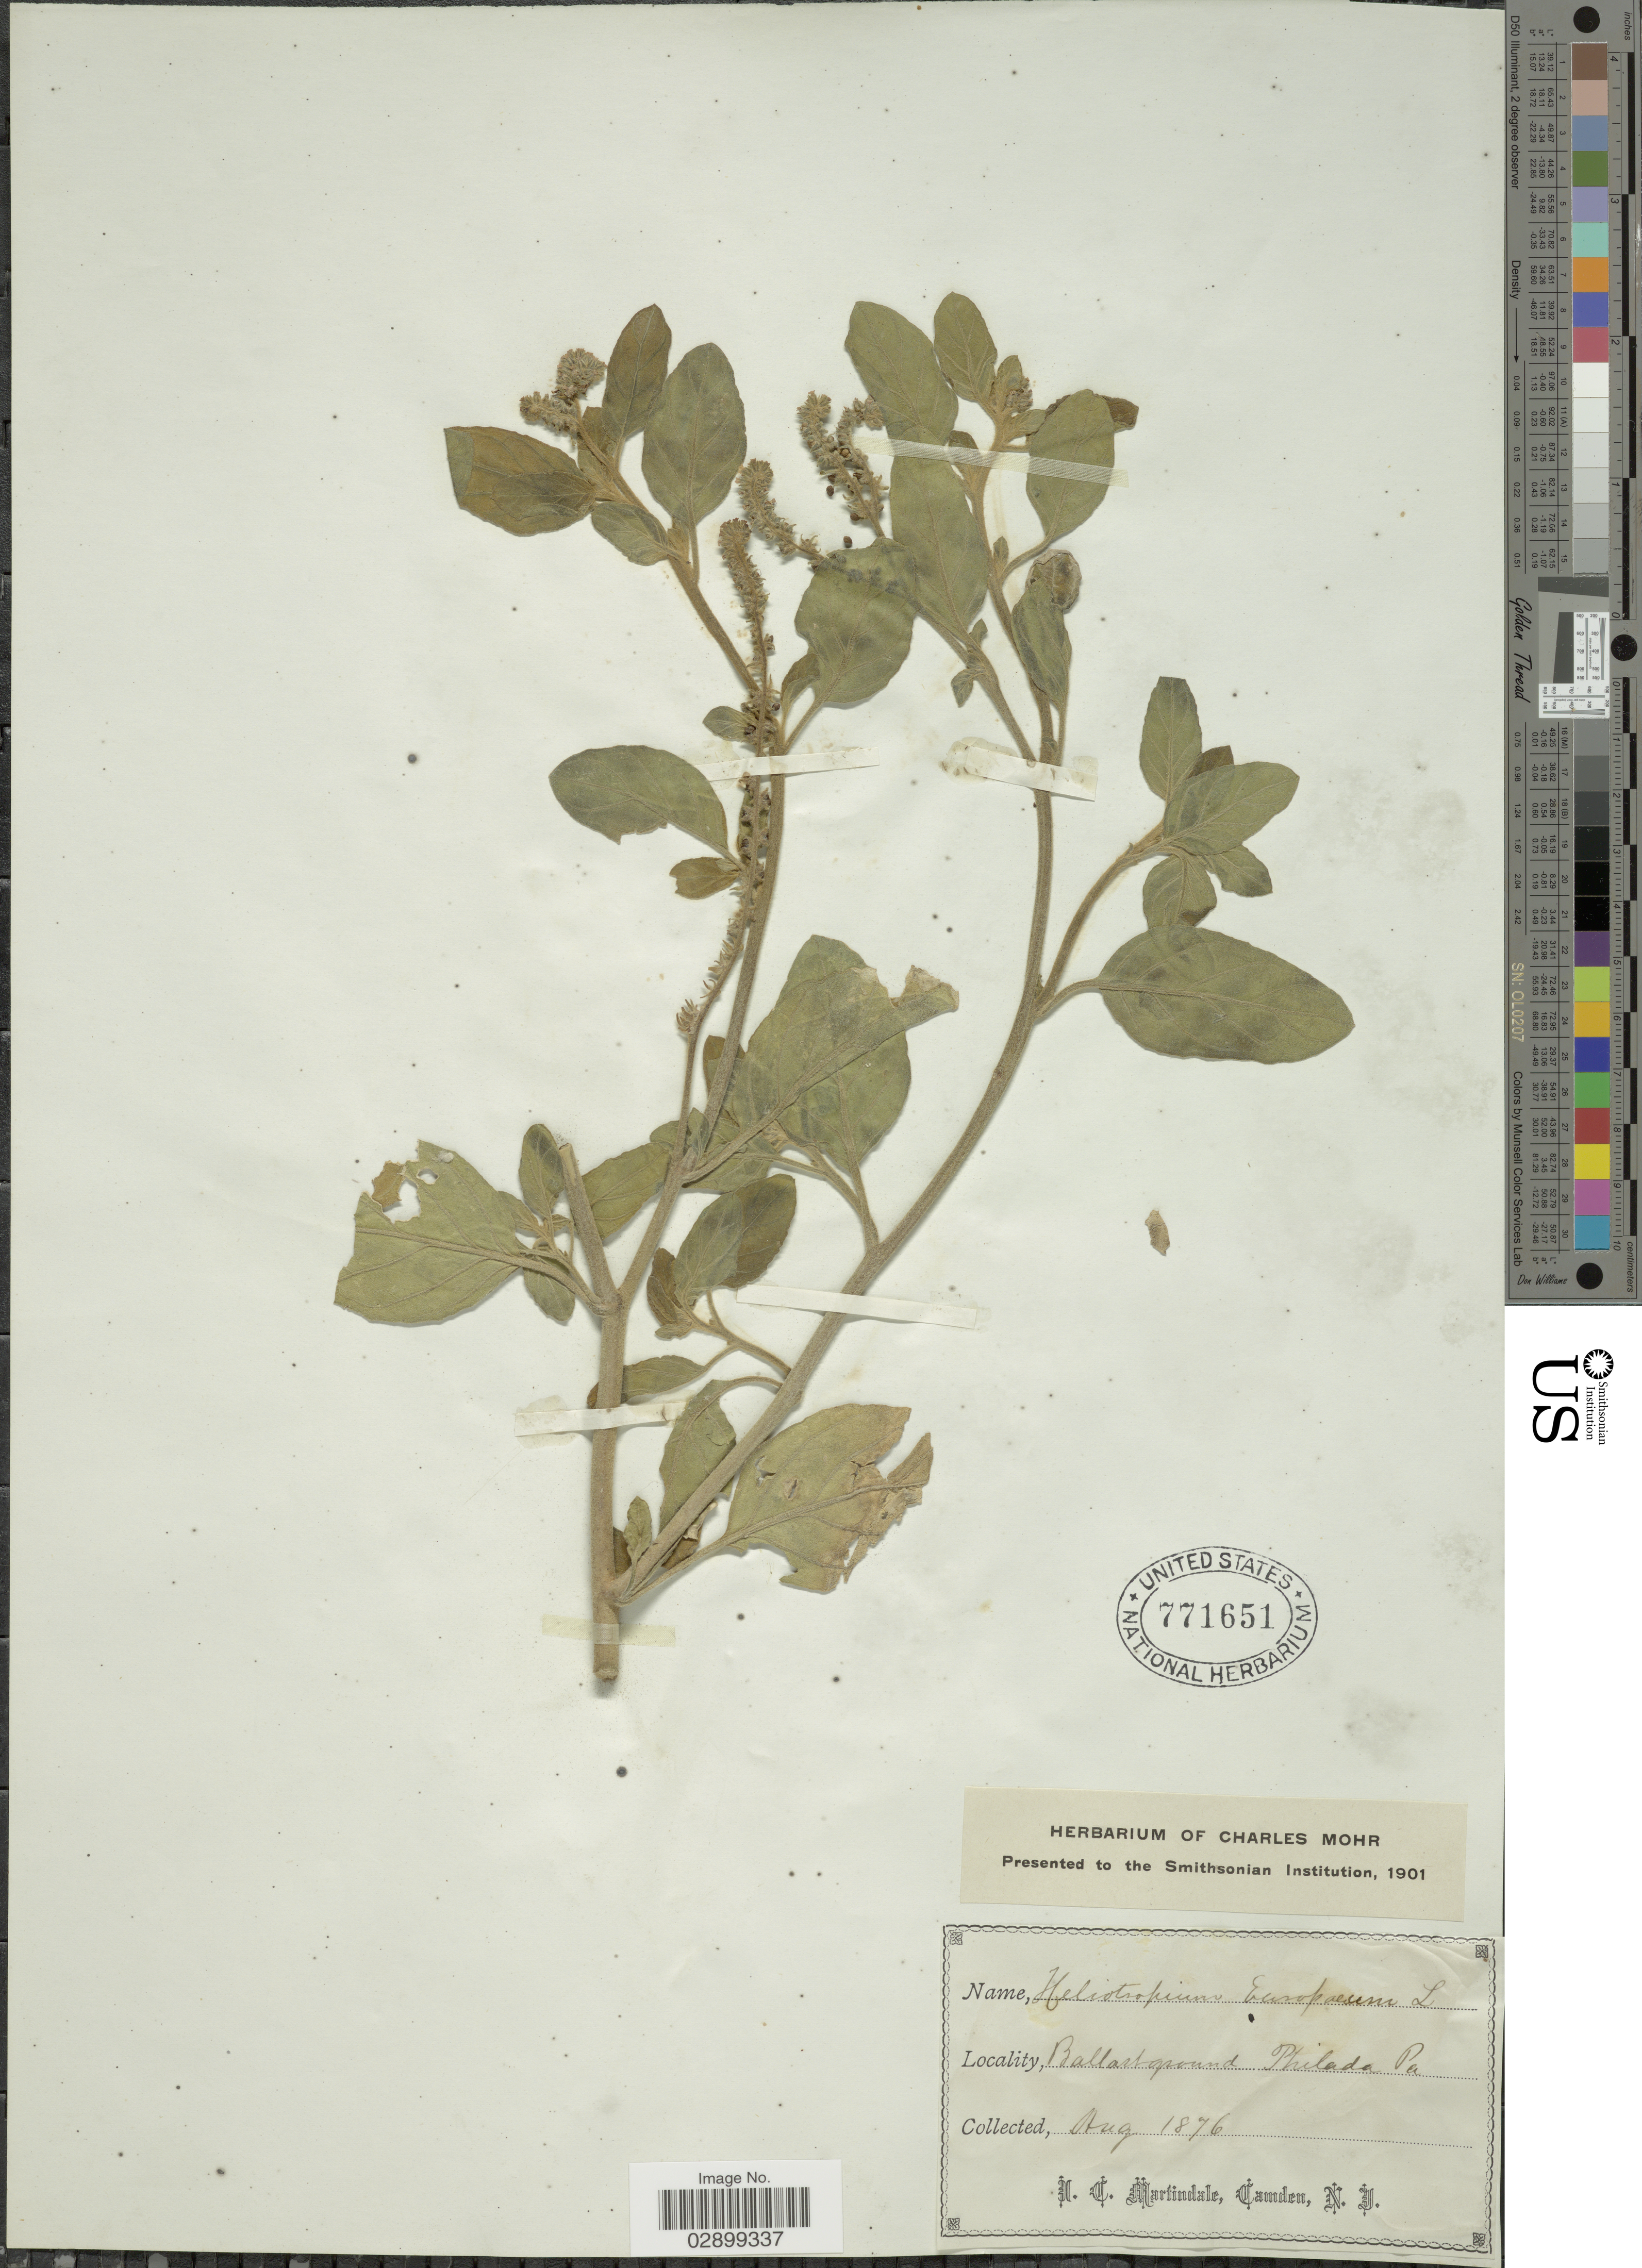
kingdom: Plantae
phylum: Tracheophyta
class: Magnoliopsida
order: Boraginales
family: Heliotropiaceae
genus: Heliotropium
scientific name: Heliotropium europaeum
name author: L.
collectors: I. C. Martindale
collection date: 1876-08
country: United States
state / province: Pennsylvania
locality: Ballast ground, Philada Pa.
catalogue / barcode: US 771651